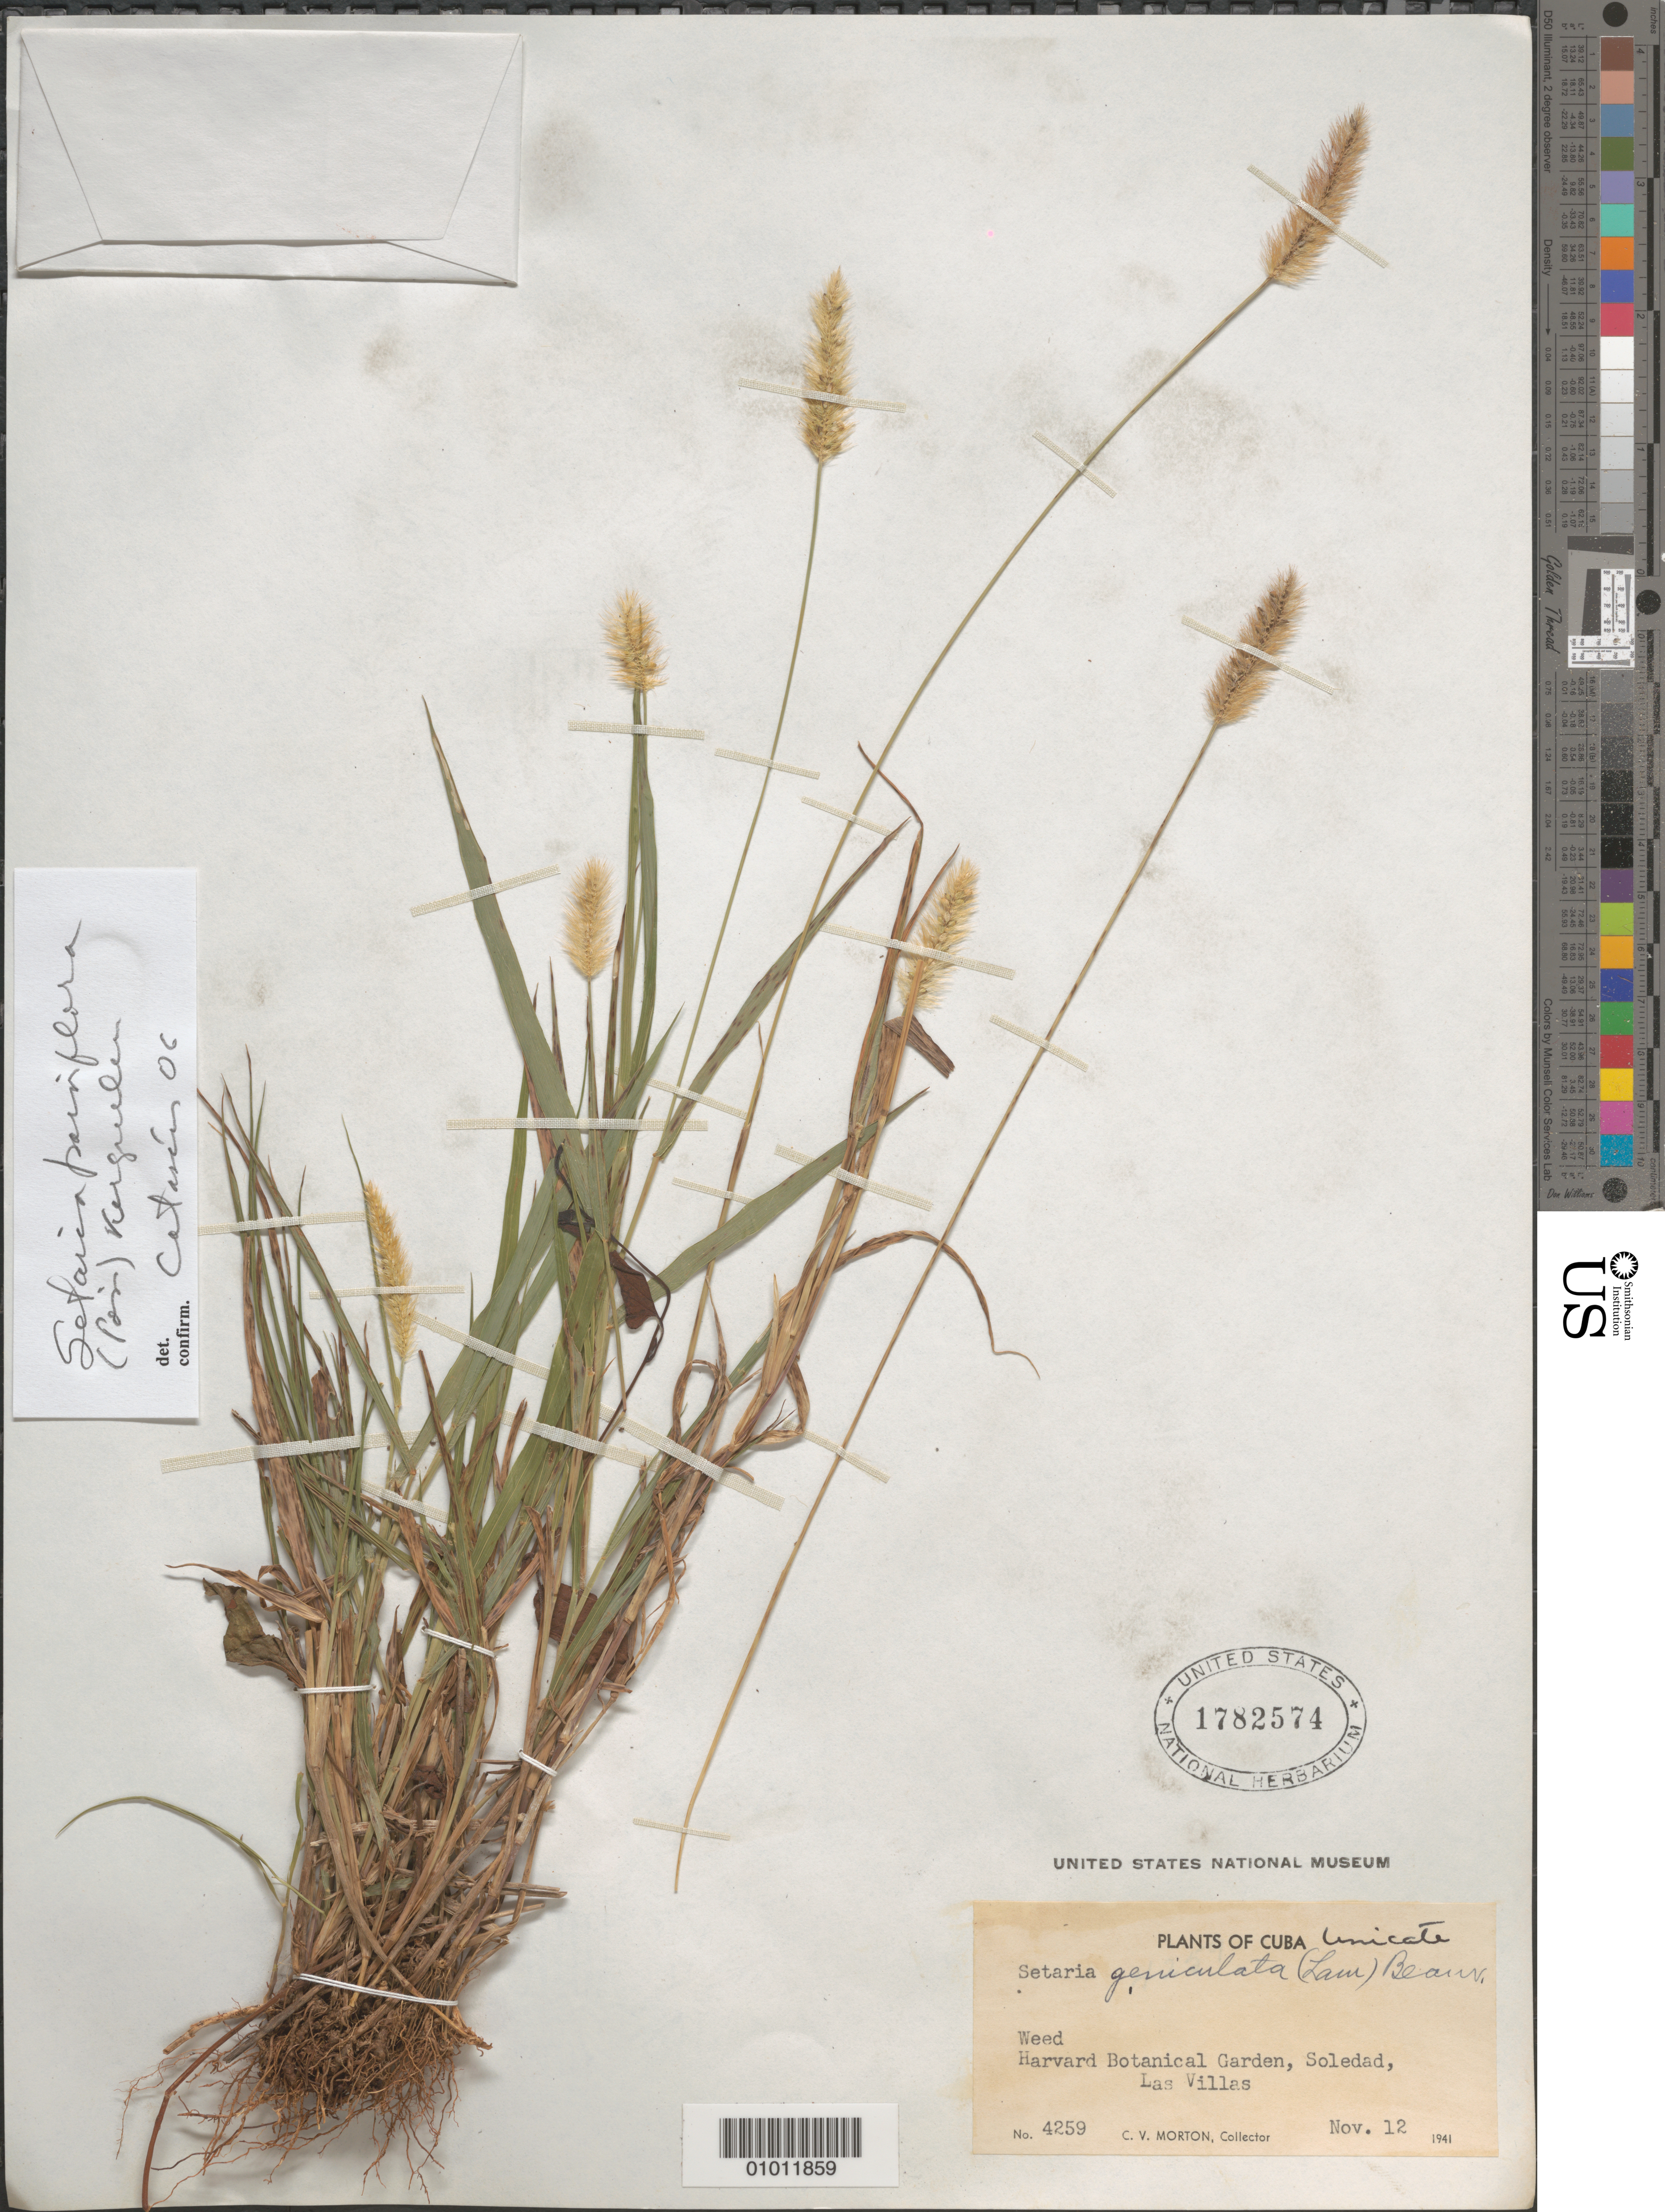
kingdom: Plantae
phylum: Tracheophyta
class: Liliopsida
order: Poales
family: Poaceae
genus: Setaria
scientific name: Setaria parviflora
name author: (Poir.) Kerguélen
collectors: C. V. Morton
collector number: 4259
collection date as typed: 12 Nov 1941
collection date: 1941-11-12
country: Cuba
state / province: Cienfuegos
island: Cuba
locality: Harvard Botancial Garden, Soledad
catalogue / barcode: US 1782574